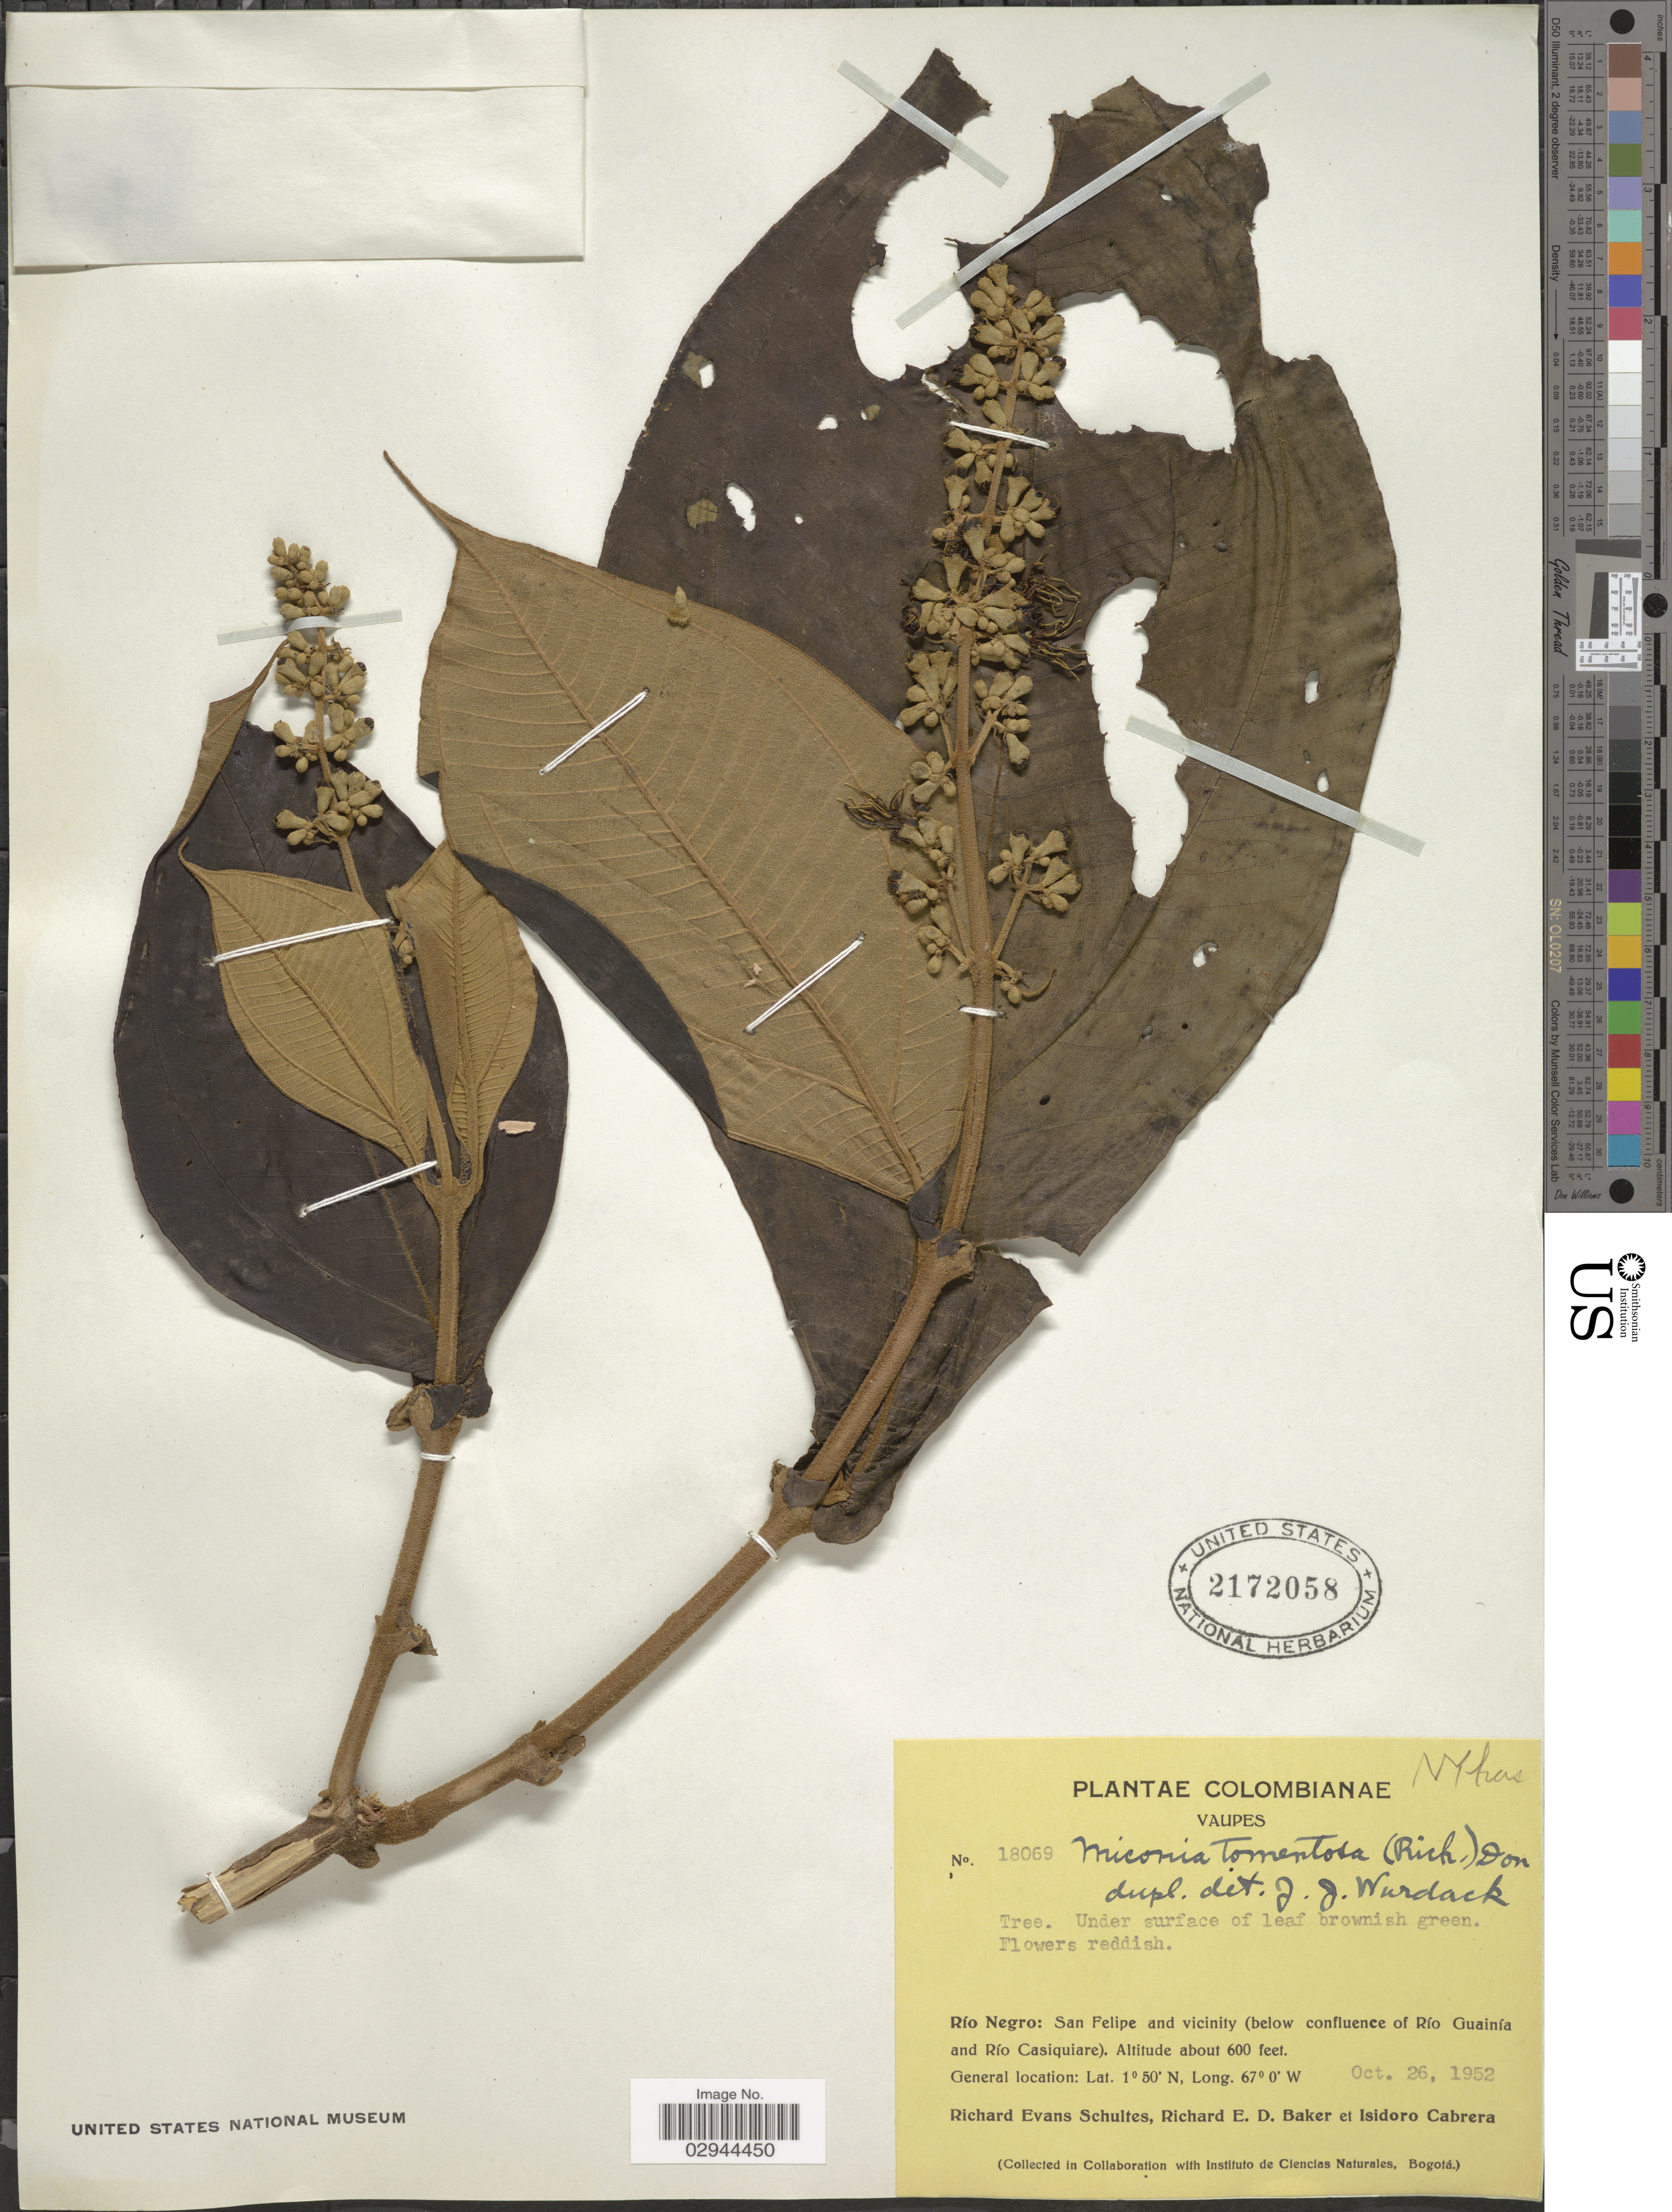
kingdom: Plantae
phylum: Tracheophyta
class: Magnoliopsida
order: Myrtales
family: Melastomataceae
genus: Miconia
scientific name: Miconia tomentosa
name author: (Rich.) D. Don ex DC.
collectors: R. E. Schultes, R. E. D. Baker & I. Cabrera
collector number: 18069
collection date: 1952-10-26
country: Colombia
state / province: Vaupés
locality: Río Negro: San Felipe and vicinity (below confluence of Río Guainía and Río Casiquiare).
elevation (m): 183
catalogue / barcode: US 2172058